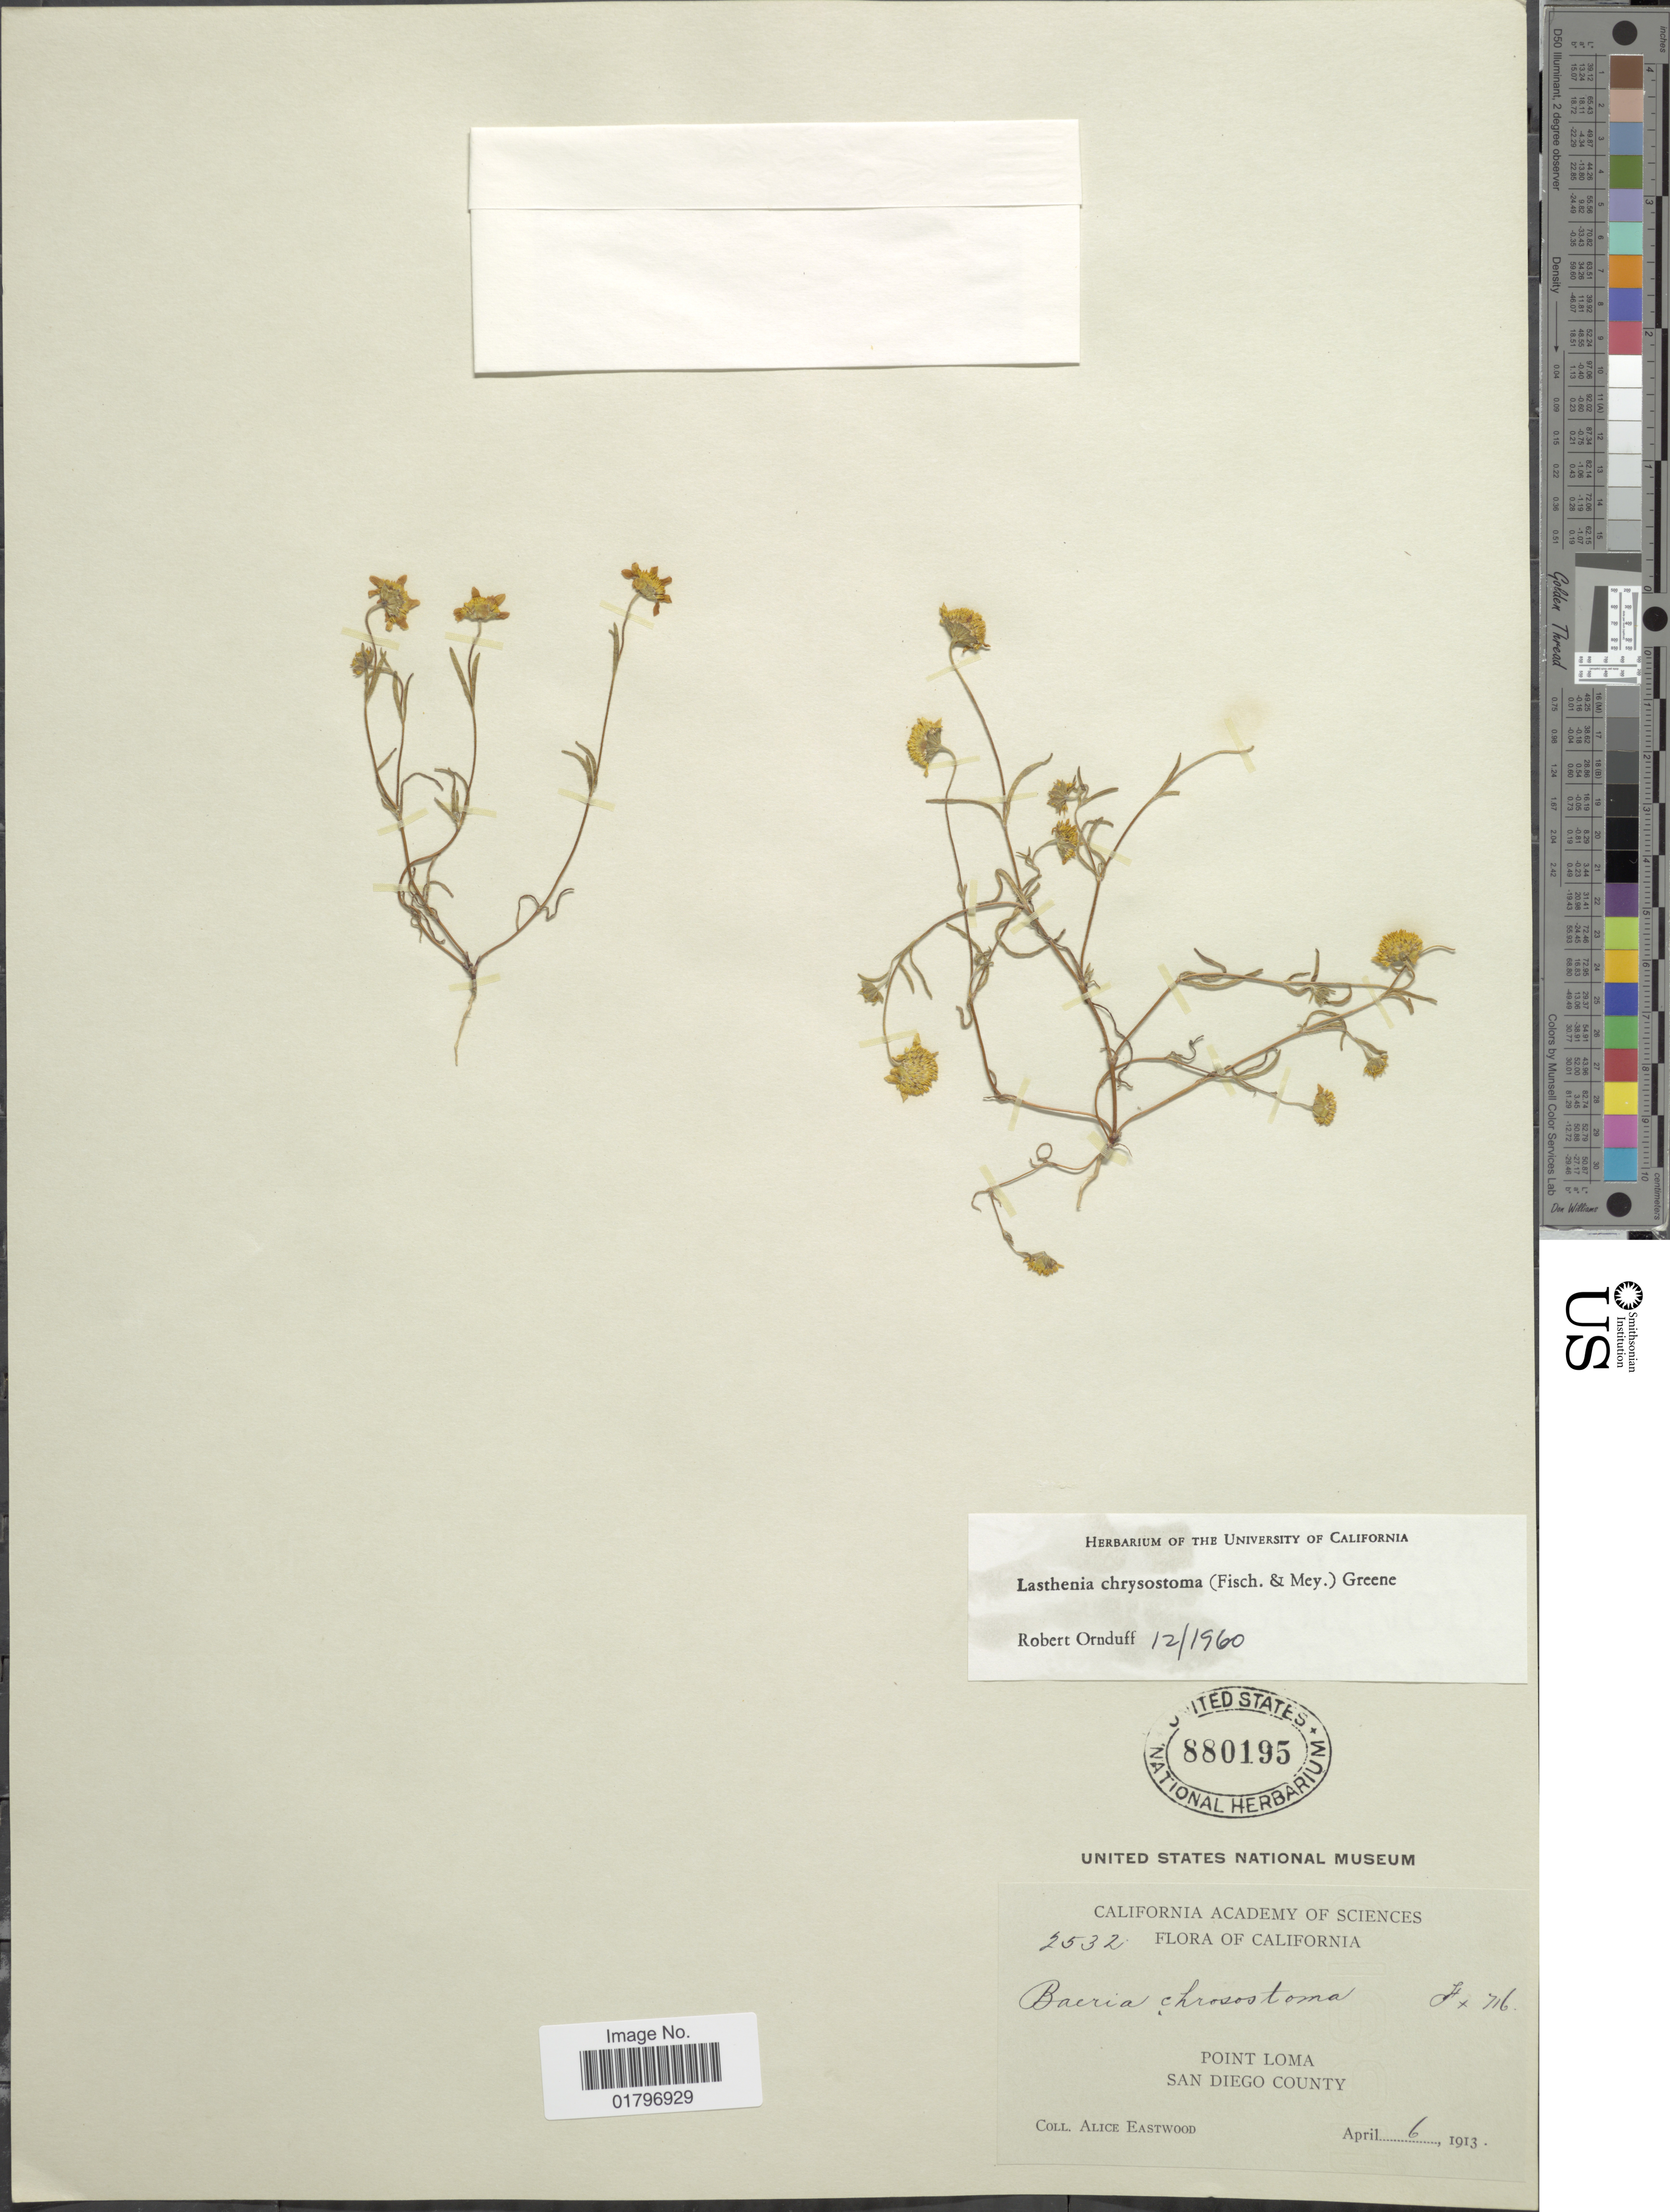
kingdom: Plantae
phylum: Tracheophyta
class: Magnoliopsida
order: Asterales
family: Asteraceae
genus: Lasthenia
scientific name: Lasthenia chrysostoma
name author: (Fisch. & C.A. Mey.) Greene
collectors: A. Eastwood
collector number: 2532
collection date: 1913-04-06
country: United States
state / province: California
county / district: San Diego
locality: Point Loma. San Diego County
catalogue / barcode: US 880195